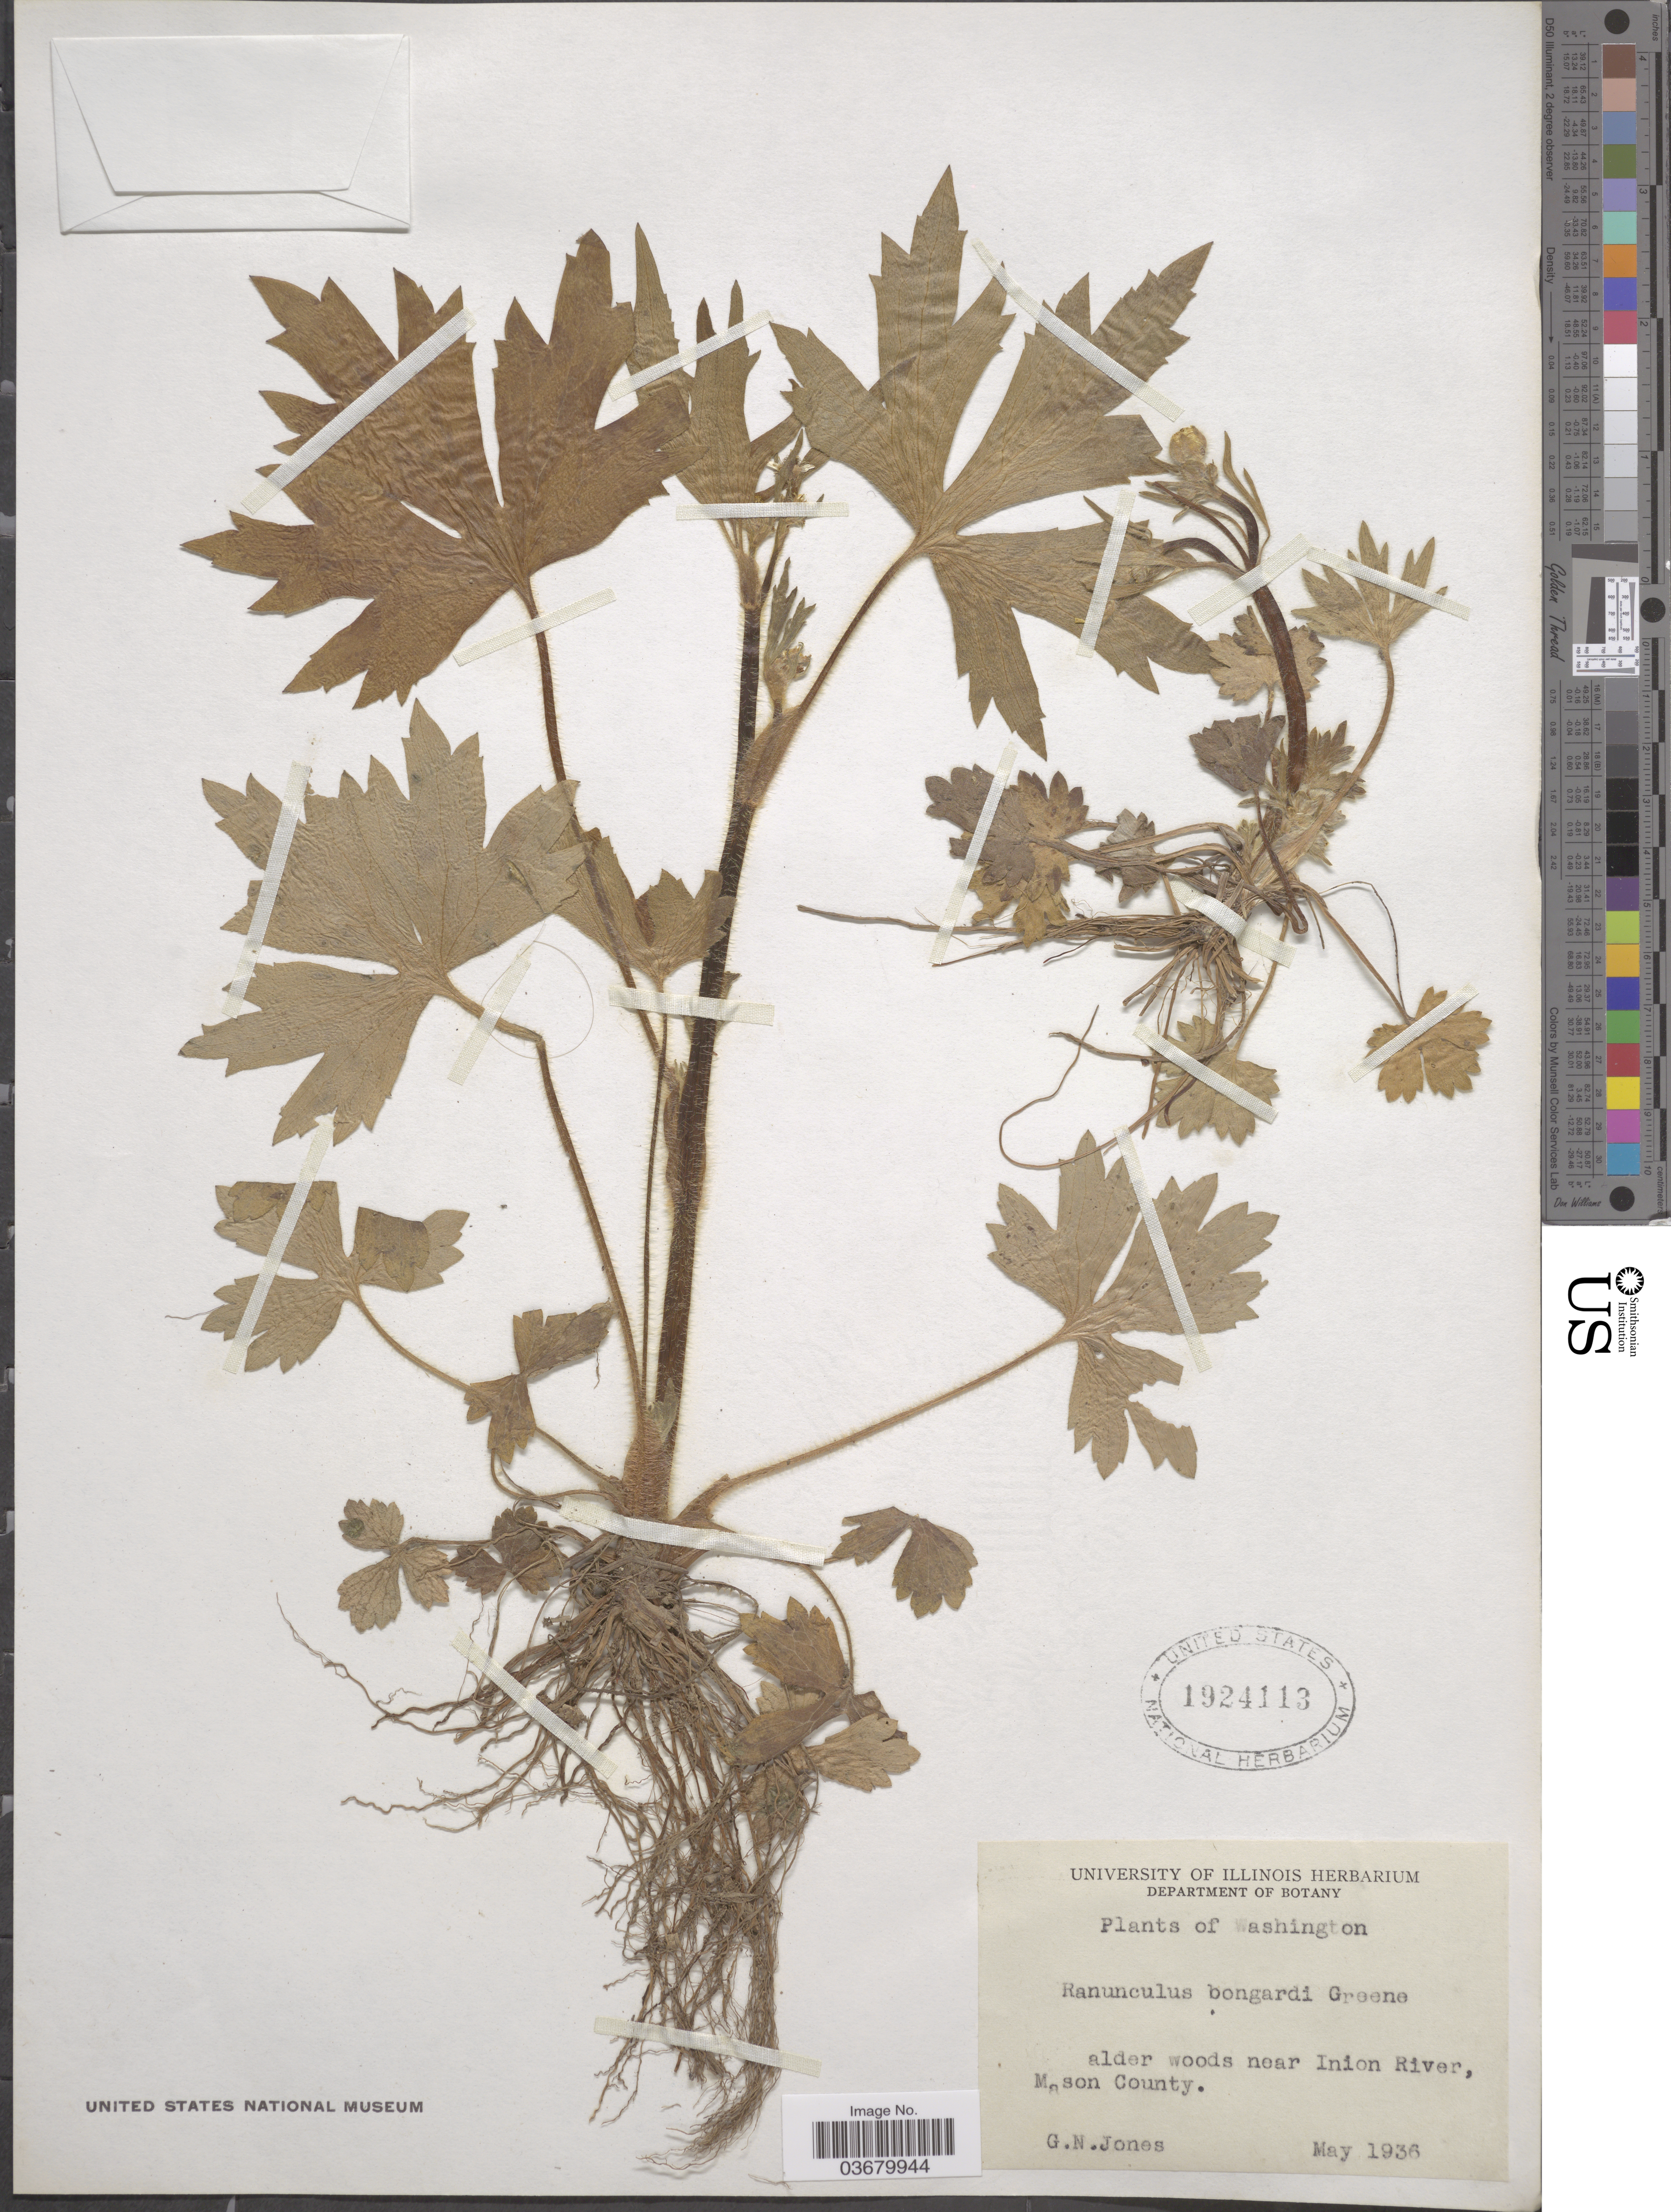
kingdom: Plantae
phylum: Tracheophyta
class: Magnoliopsida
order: Ranunculales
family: Ranunculaceae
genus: Ranunculus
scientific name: Ranunculus bongardii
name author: Greene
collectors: G. N. Jones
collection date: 1936-05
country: United States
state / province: Washington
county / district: Mason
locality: Near Inion River, Mason County.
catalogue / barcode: US 1924113